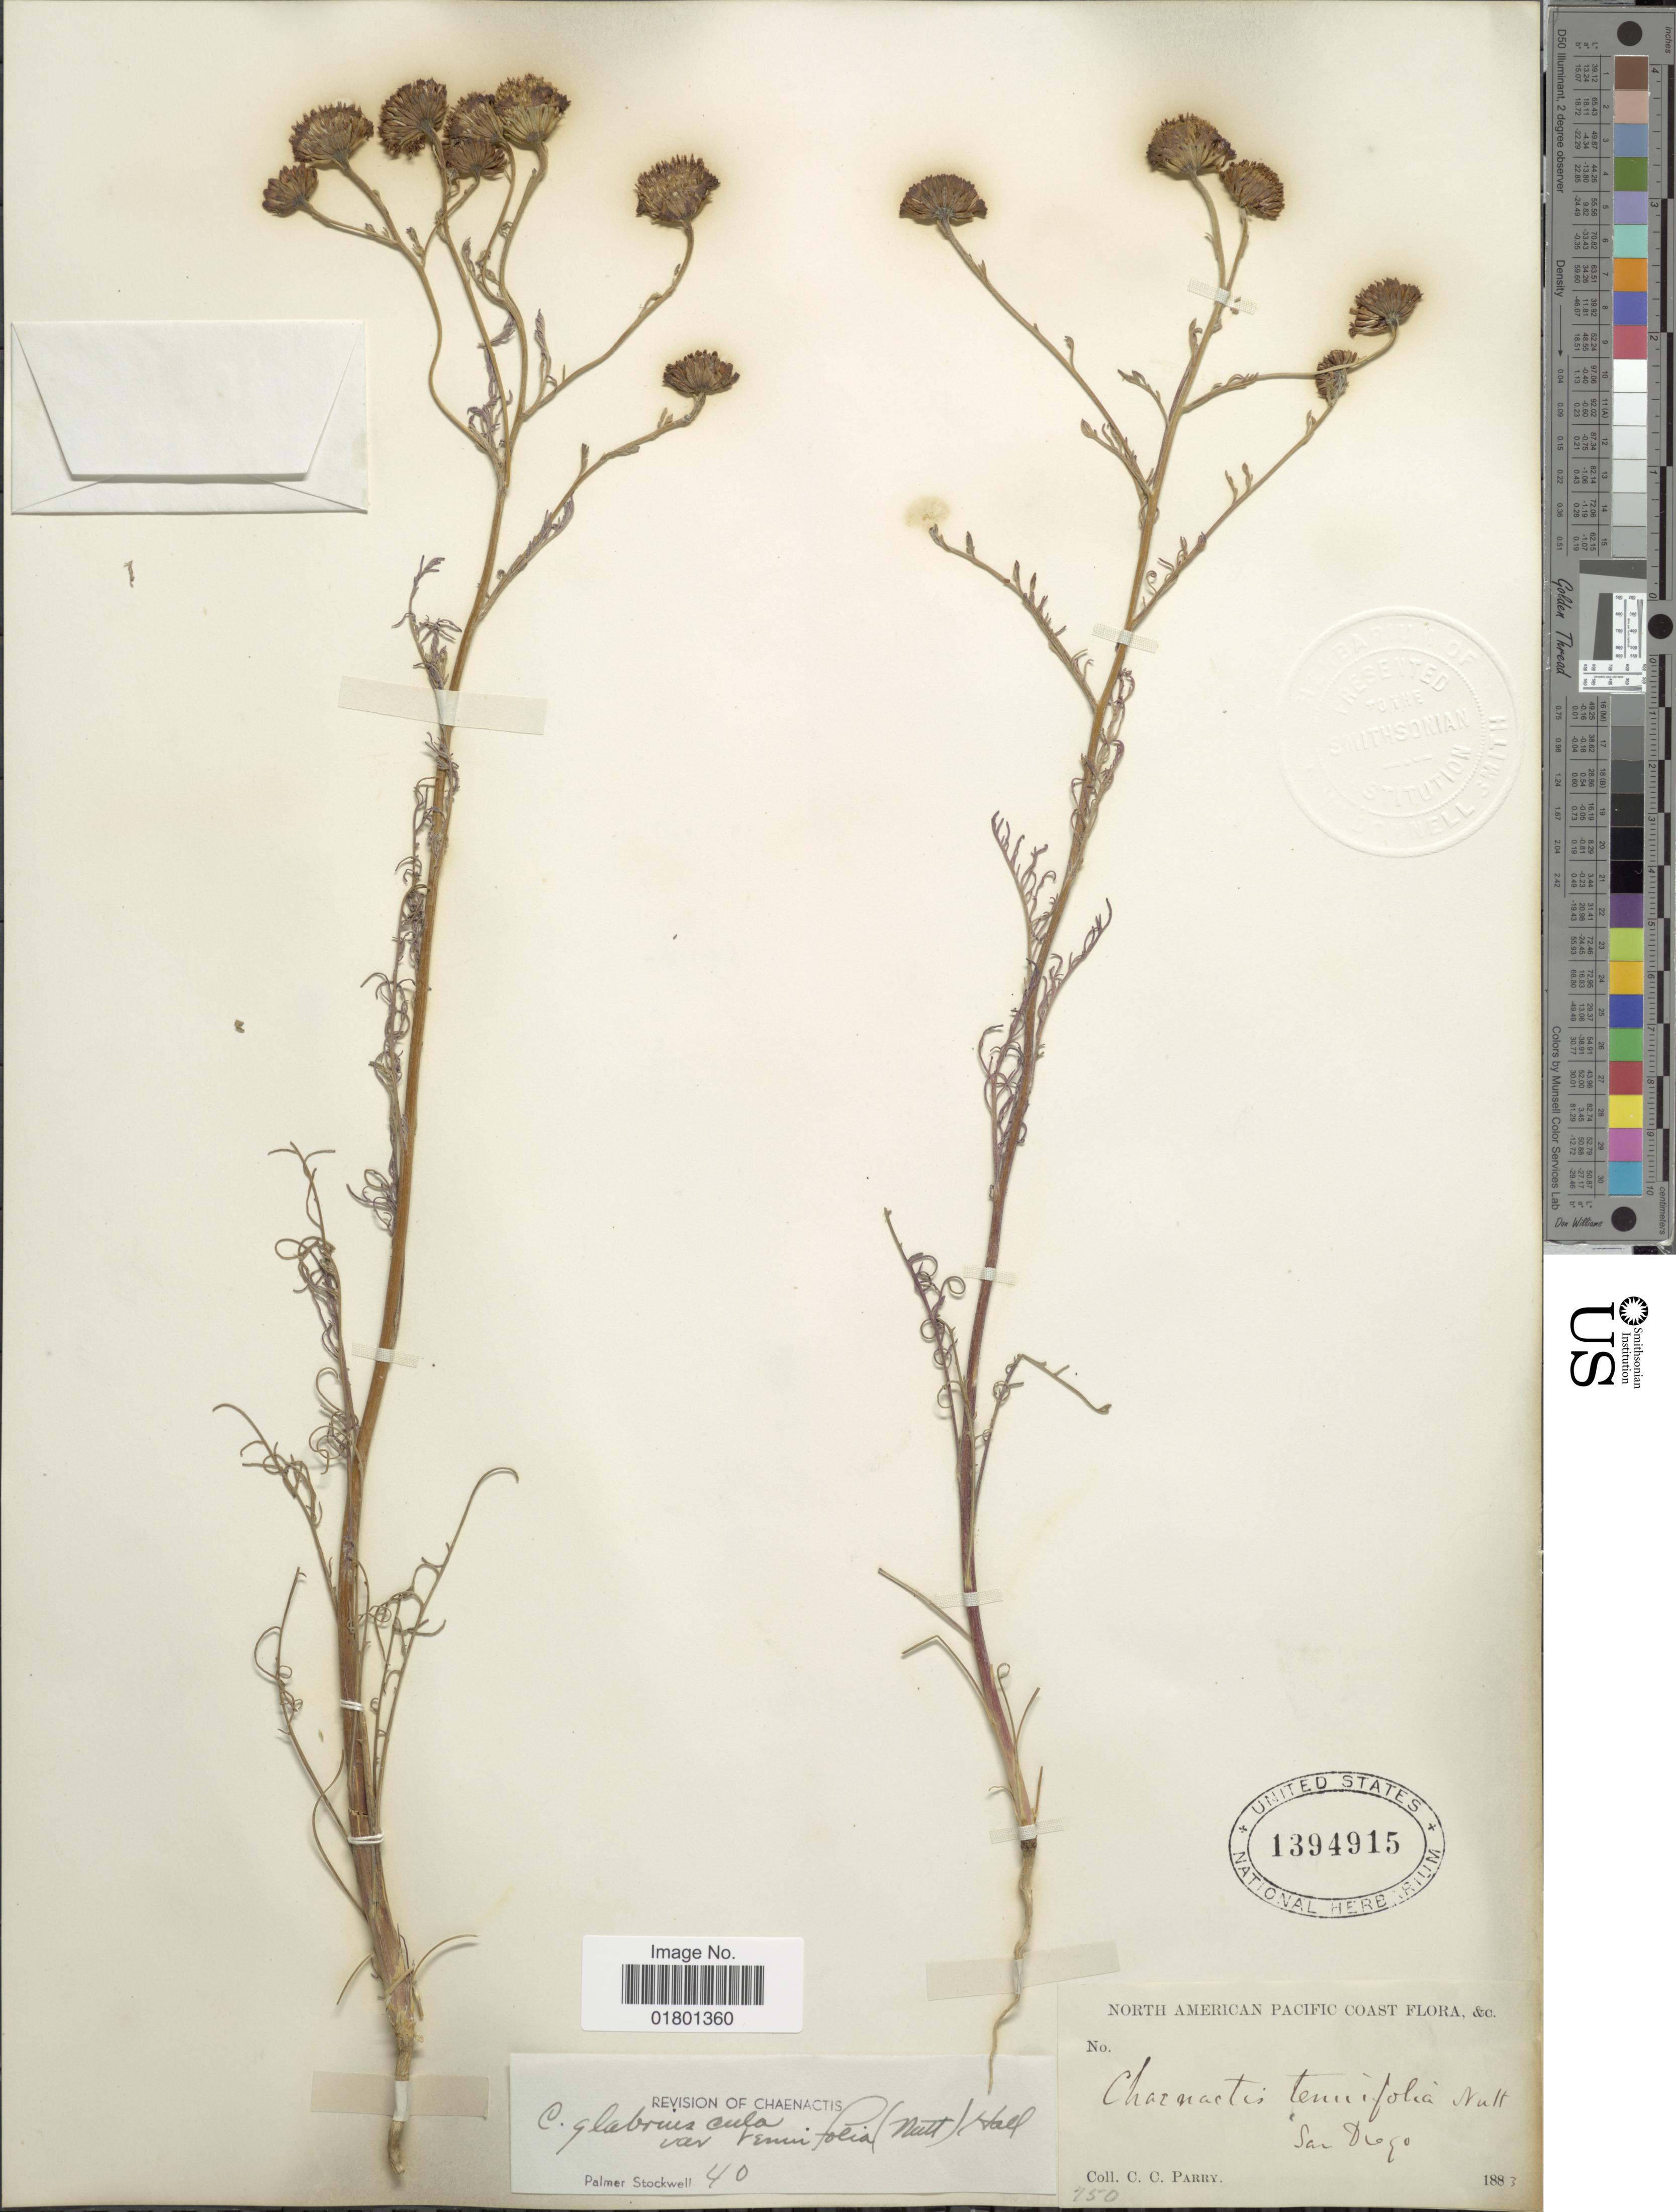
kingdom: Plantae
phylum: Tracheophyta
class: Magnoliopsida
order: Asterales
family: Asteraceae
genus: Chaenactis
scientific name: Chaenactis glabriuscula var. tenuifolia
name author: (Nutt.) Hall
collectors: C. C. Parry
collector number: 750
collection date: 1883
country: United States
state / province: California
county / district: San Diego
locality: North American Pacific Coast, &c. San Diego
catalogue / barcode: US 1394915